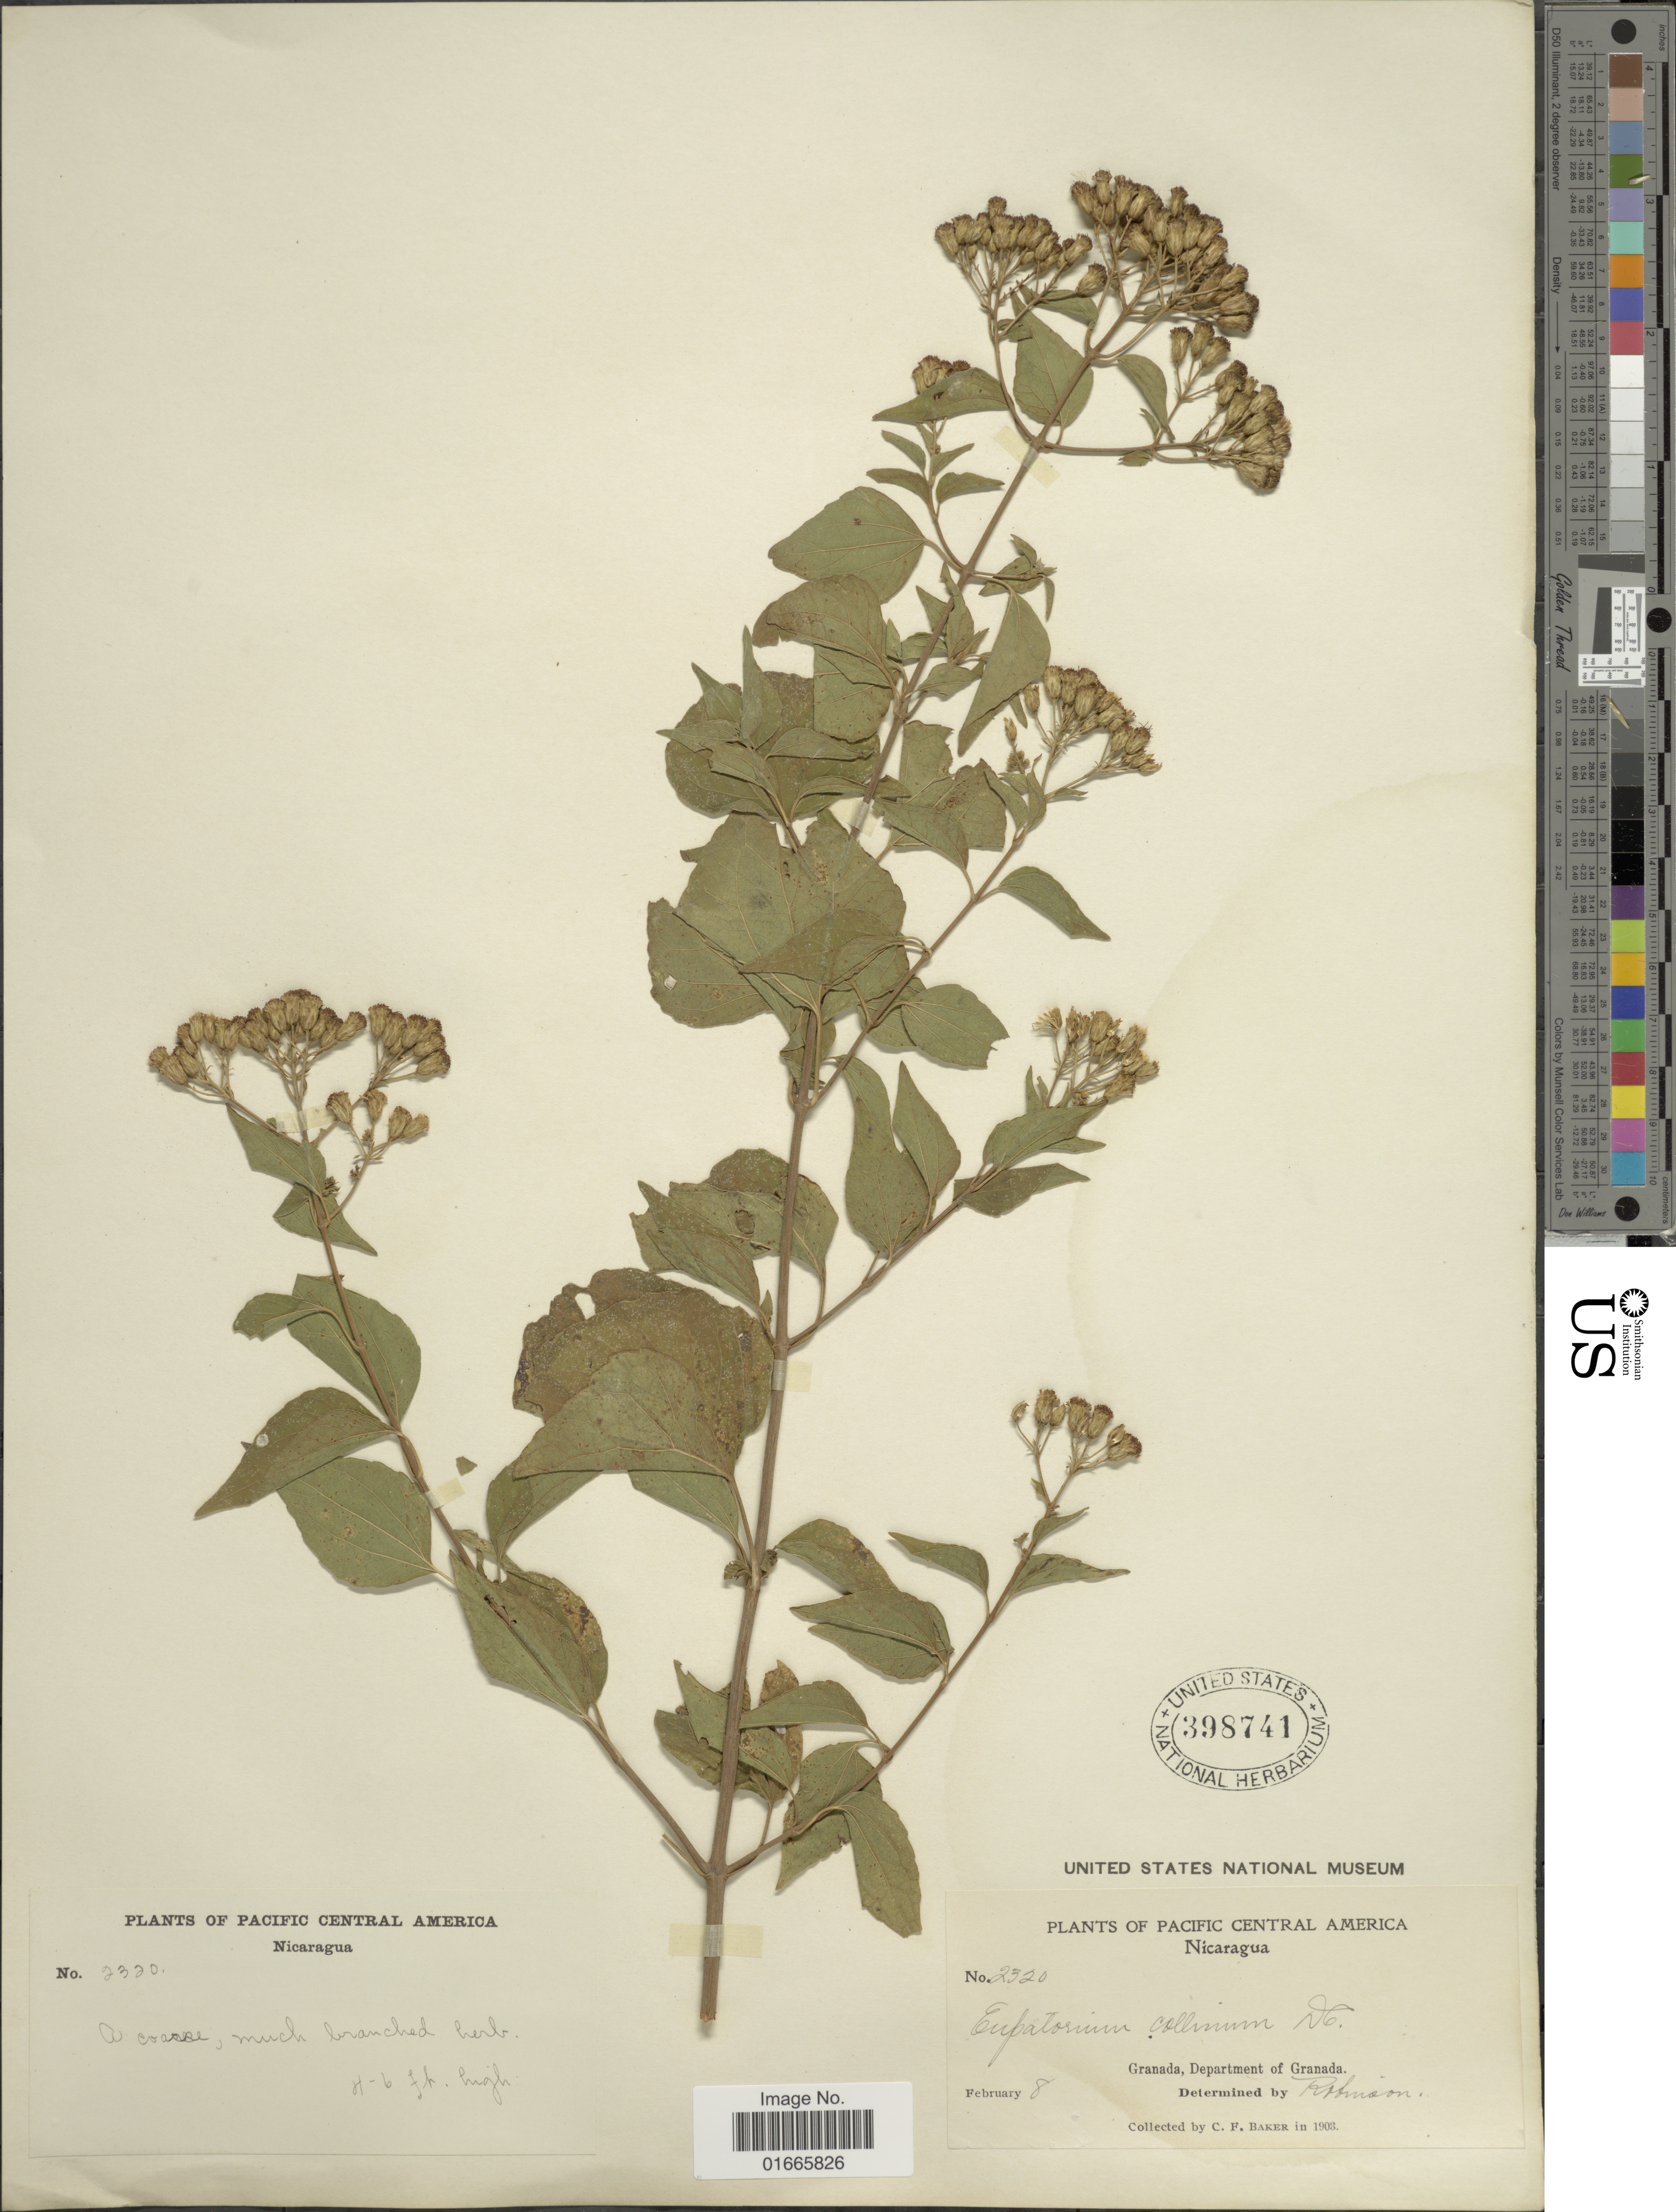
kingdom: Plantae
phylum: Tracheophyta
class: Magnoliopsida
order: Asterales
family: Asteraceae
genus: Chromolaena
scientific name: Chromolaena collina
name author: (DC.) R.M. King & H. Rob.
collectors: C. F. Baker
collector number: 2320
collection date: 1903-02-08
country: Nicaragua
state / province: Granada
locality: Granada, Department of Granada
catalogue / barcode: US 398741